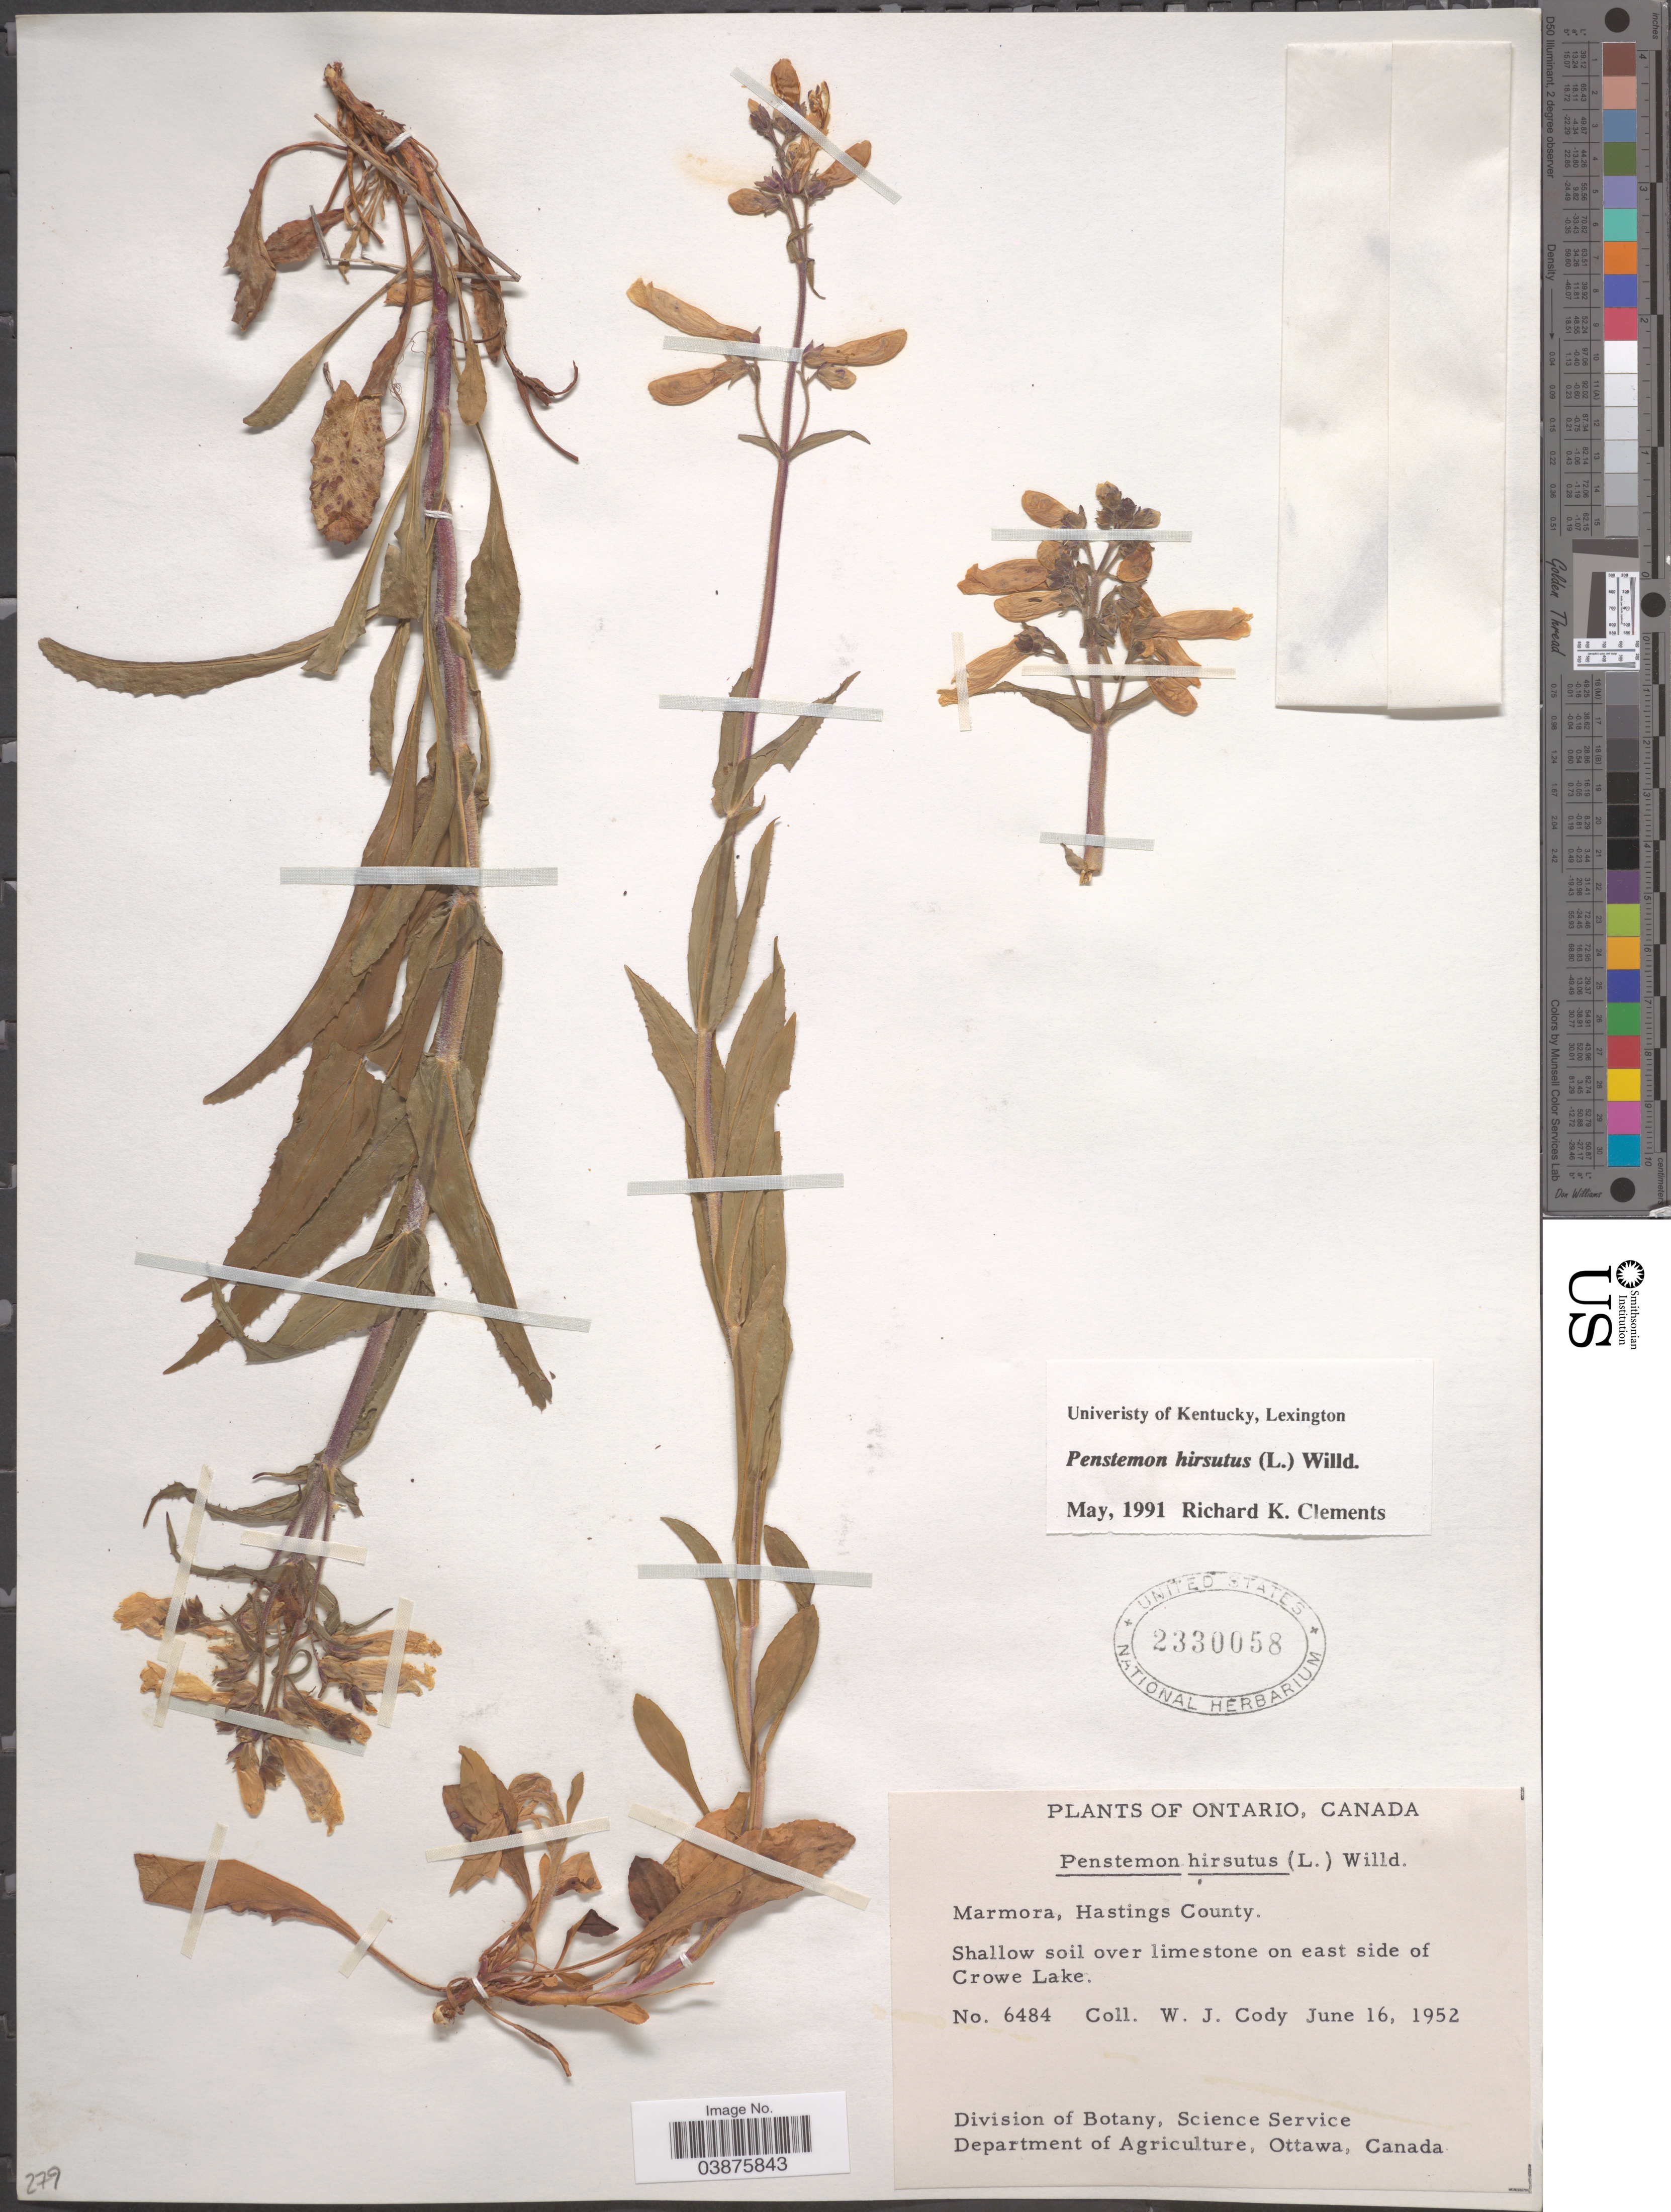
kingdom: Plantae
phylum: Tracheophyta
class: Magnoliopsida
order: Lamiales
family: Plantaginaceae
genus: Penstemon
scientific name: Penstemon hirsutus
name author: (L.) Willd.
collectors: W. Cody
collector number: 6484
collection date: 1952-06-16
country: Canada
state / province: Ontario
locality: Marmora, Hastings County. On east side of Crowe Lake.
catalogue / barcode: US 2330058